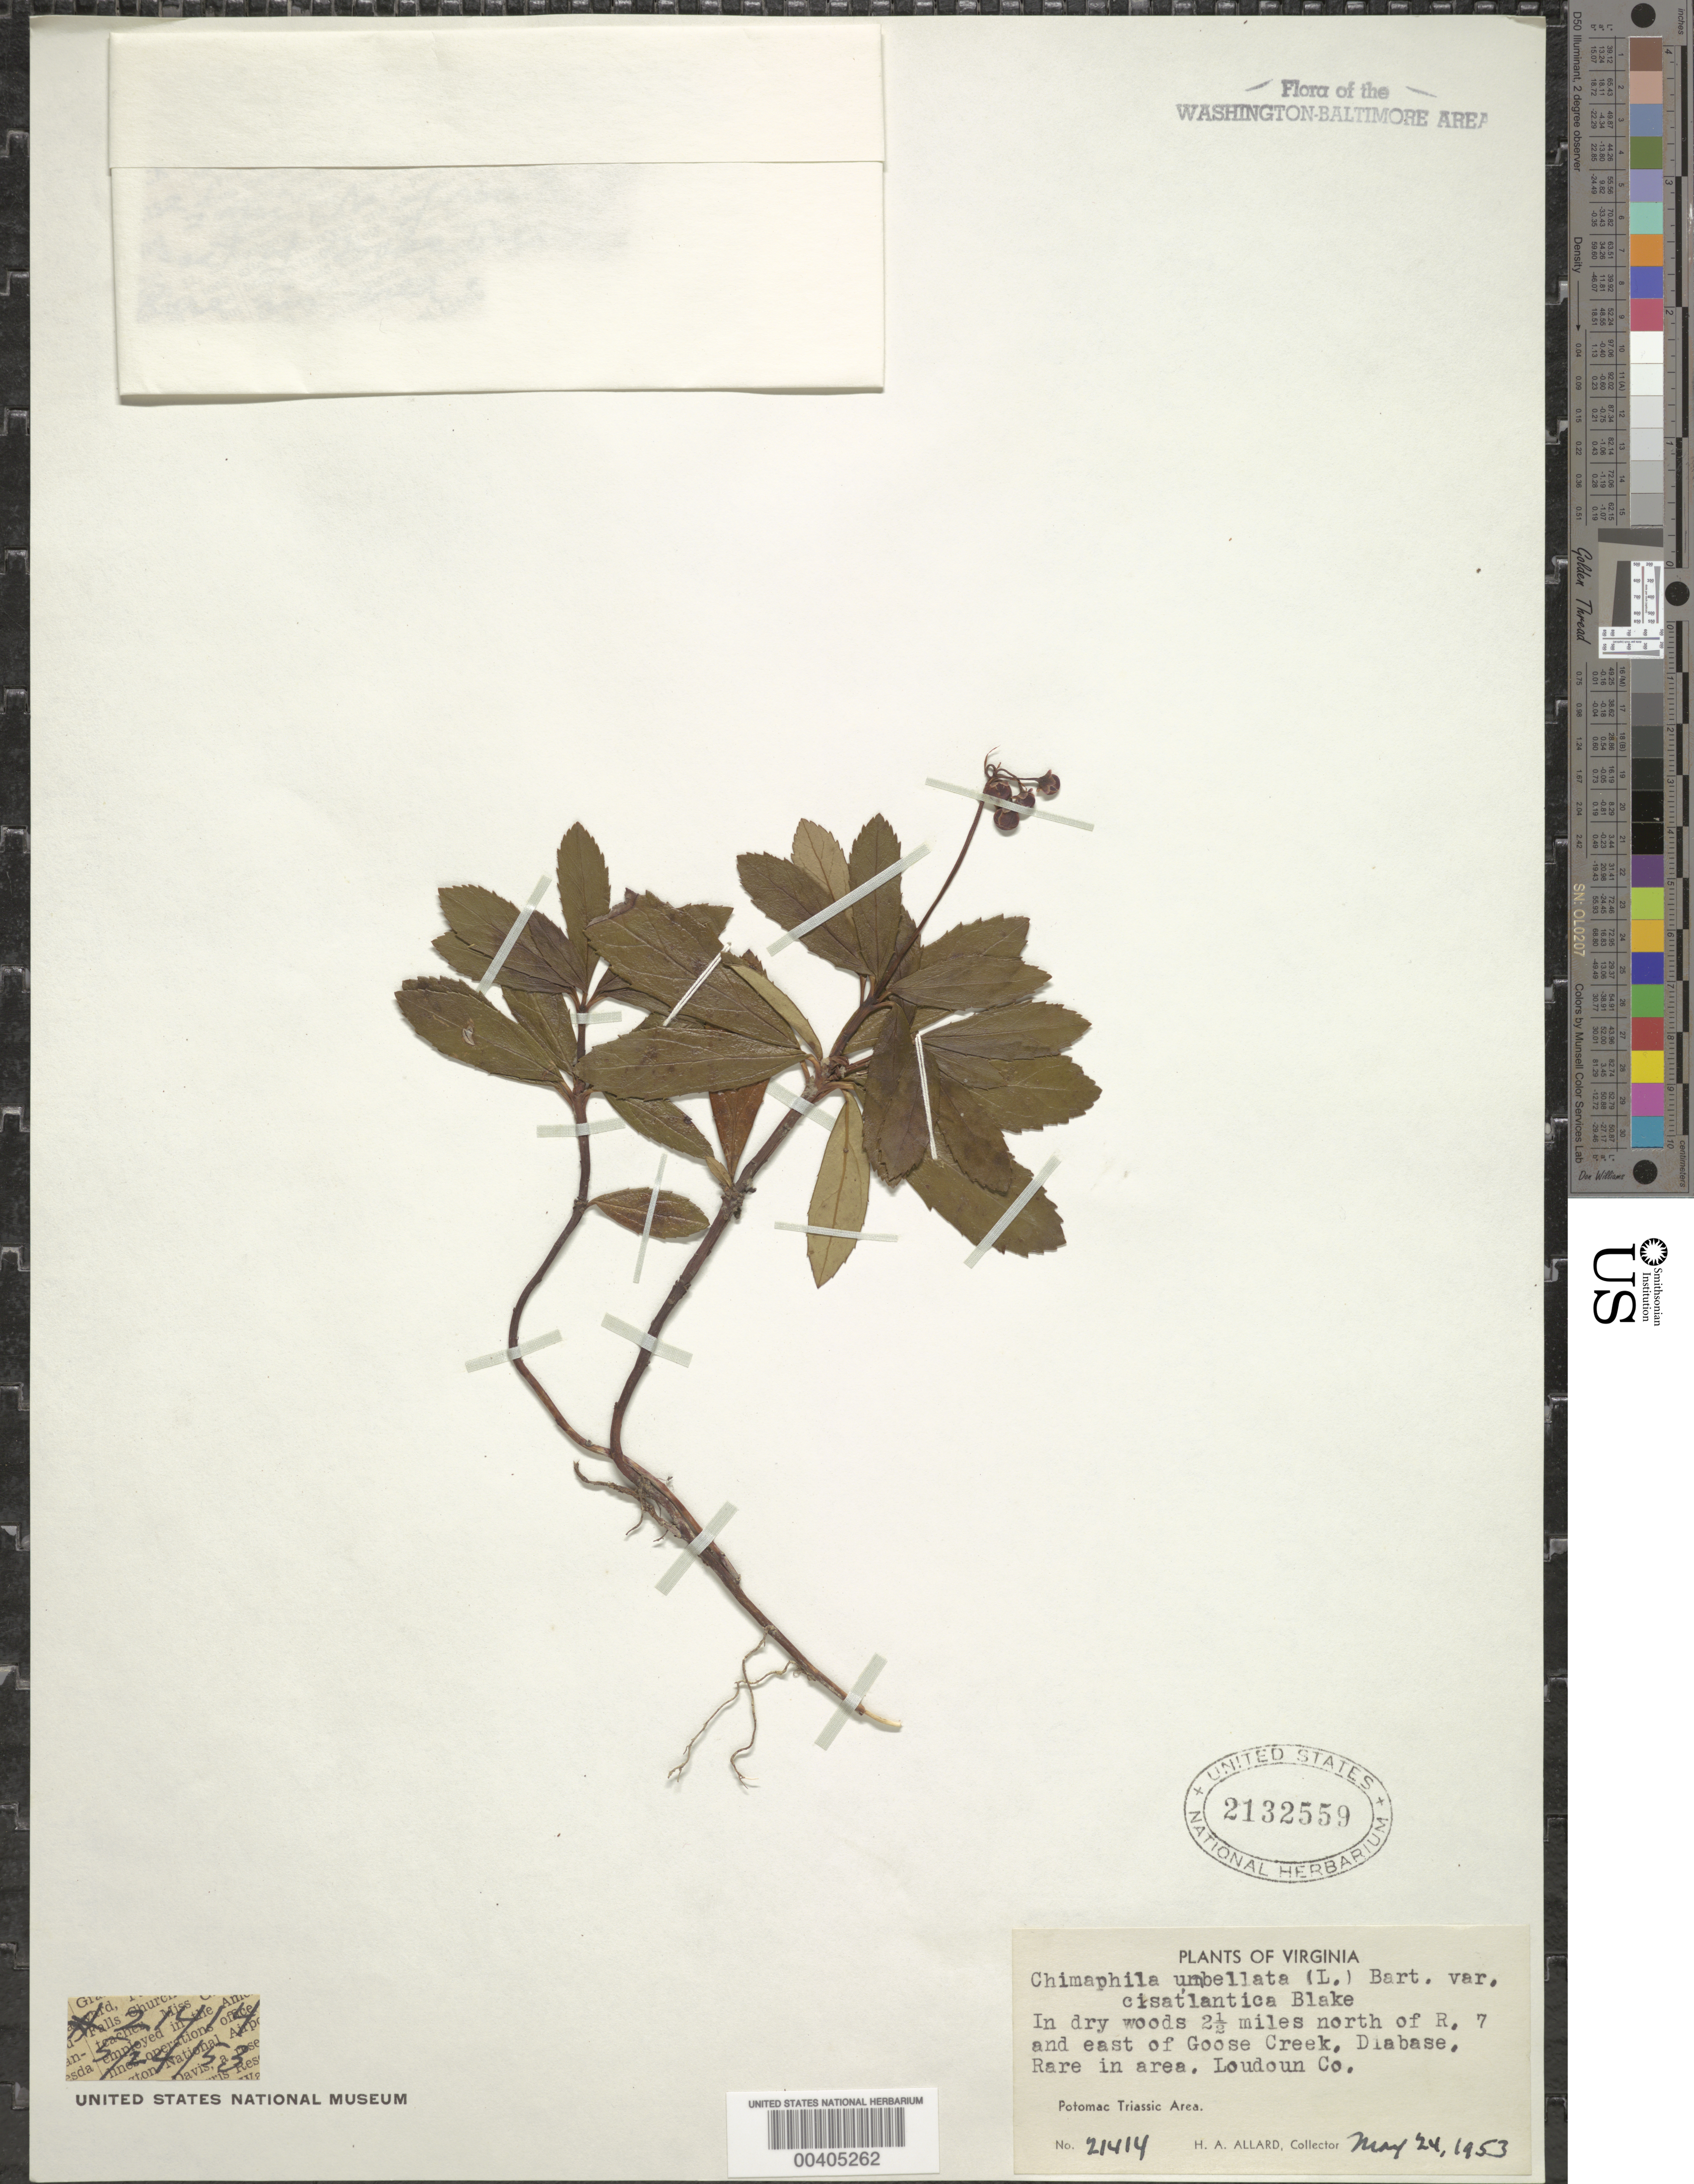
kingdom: Plantae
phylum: Tracheophyta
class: Magnoliopsida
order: Ericales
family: Ericaceae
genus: Chimaphila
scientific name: Chimaphila umbellata var. cisatlantica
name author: S.F. Blake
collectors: H. A. Allard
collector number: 21414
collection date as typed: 24 May 1953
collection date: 1953-05-24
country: United States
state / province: Virginia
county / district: Loudoun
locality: North of Route 7 and east of Goose Creek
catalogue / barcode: US 2132559